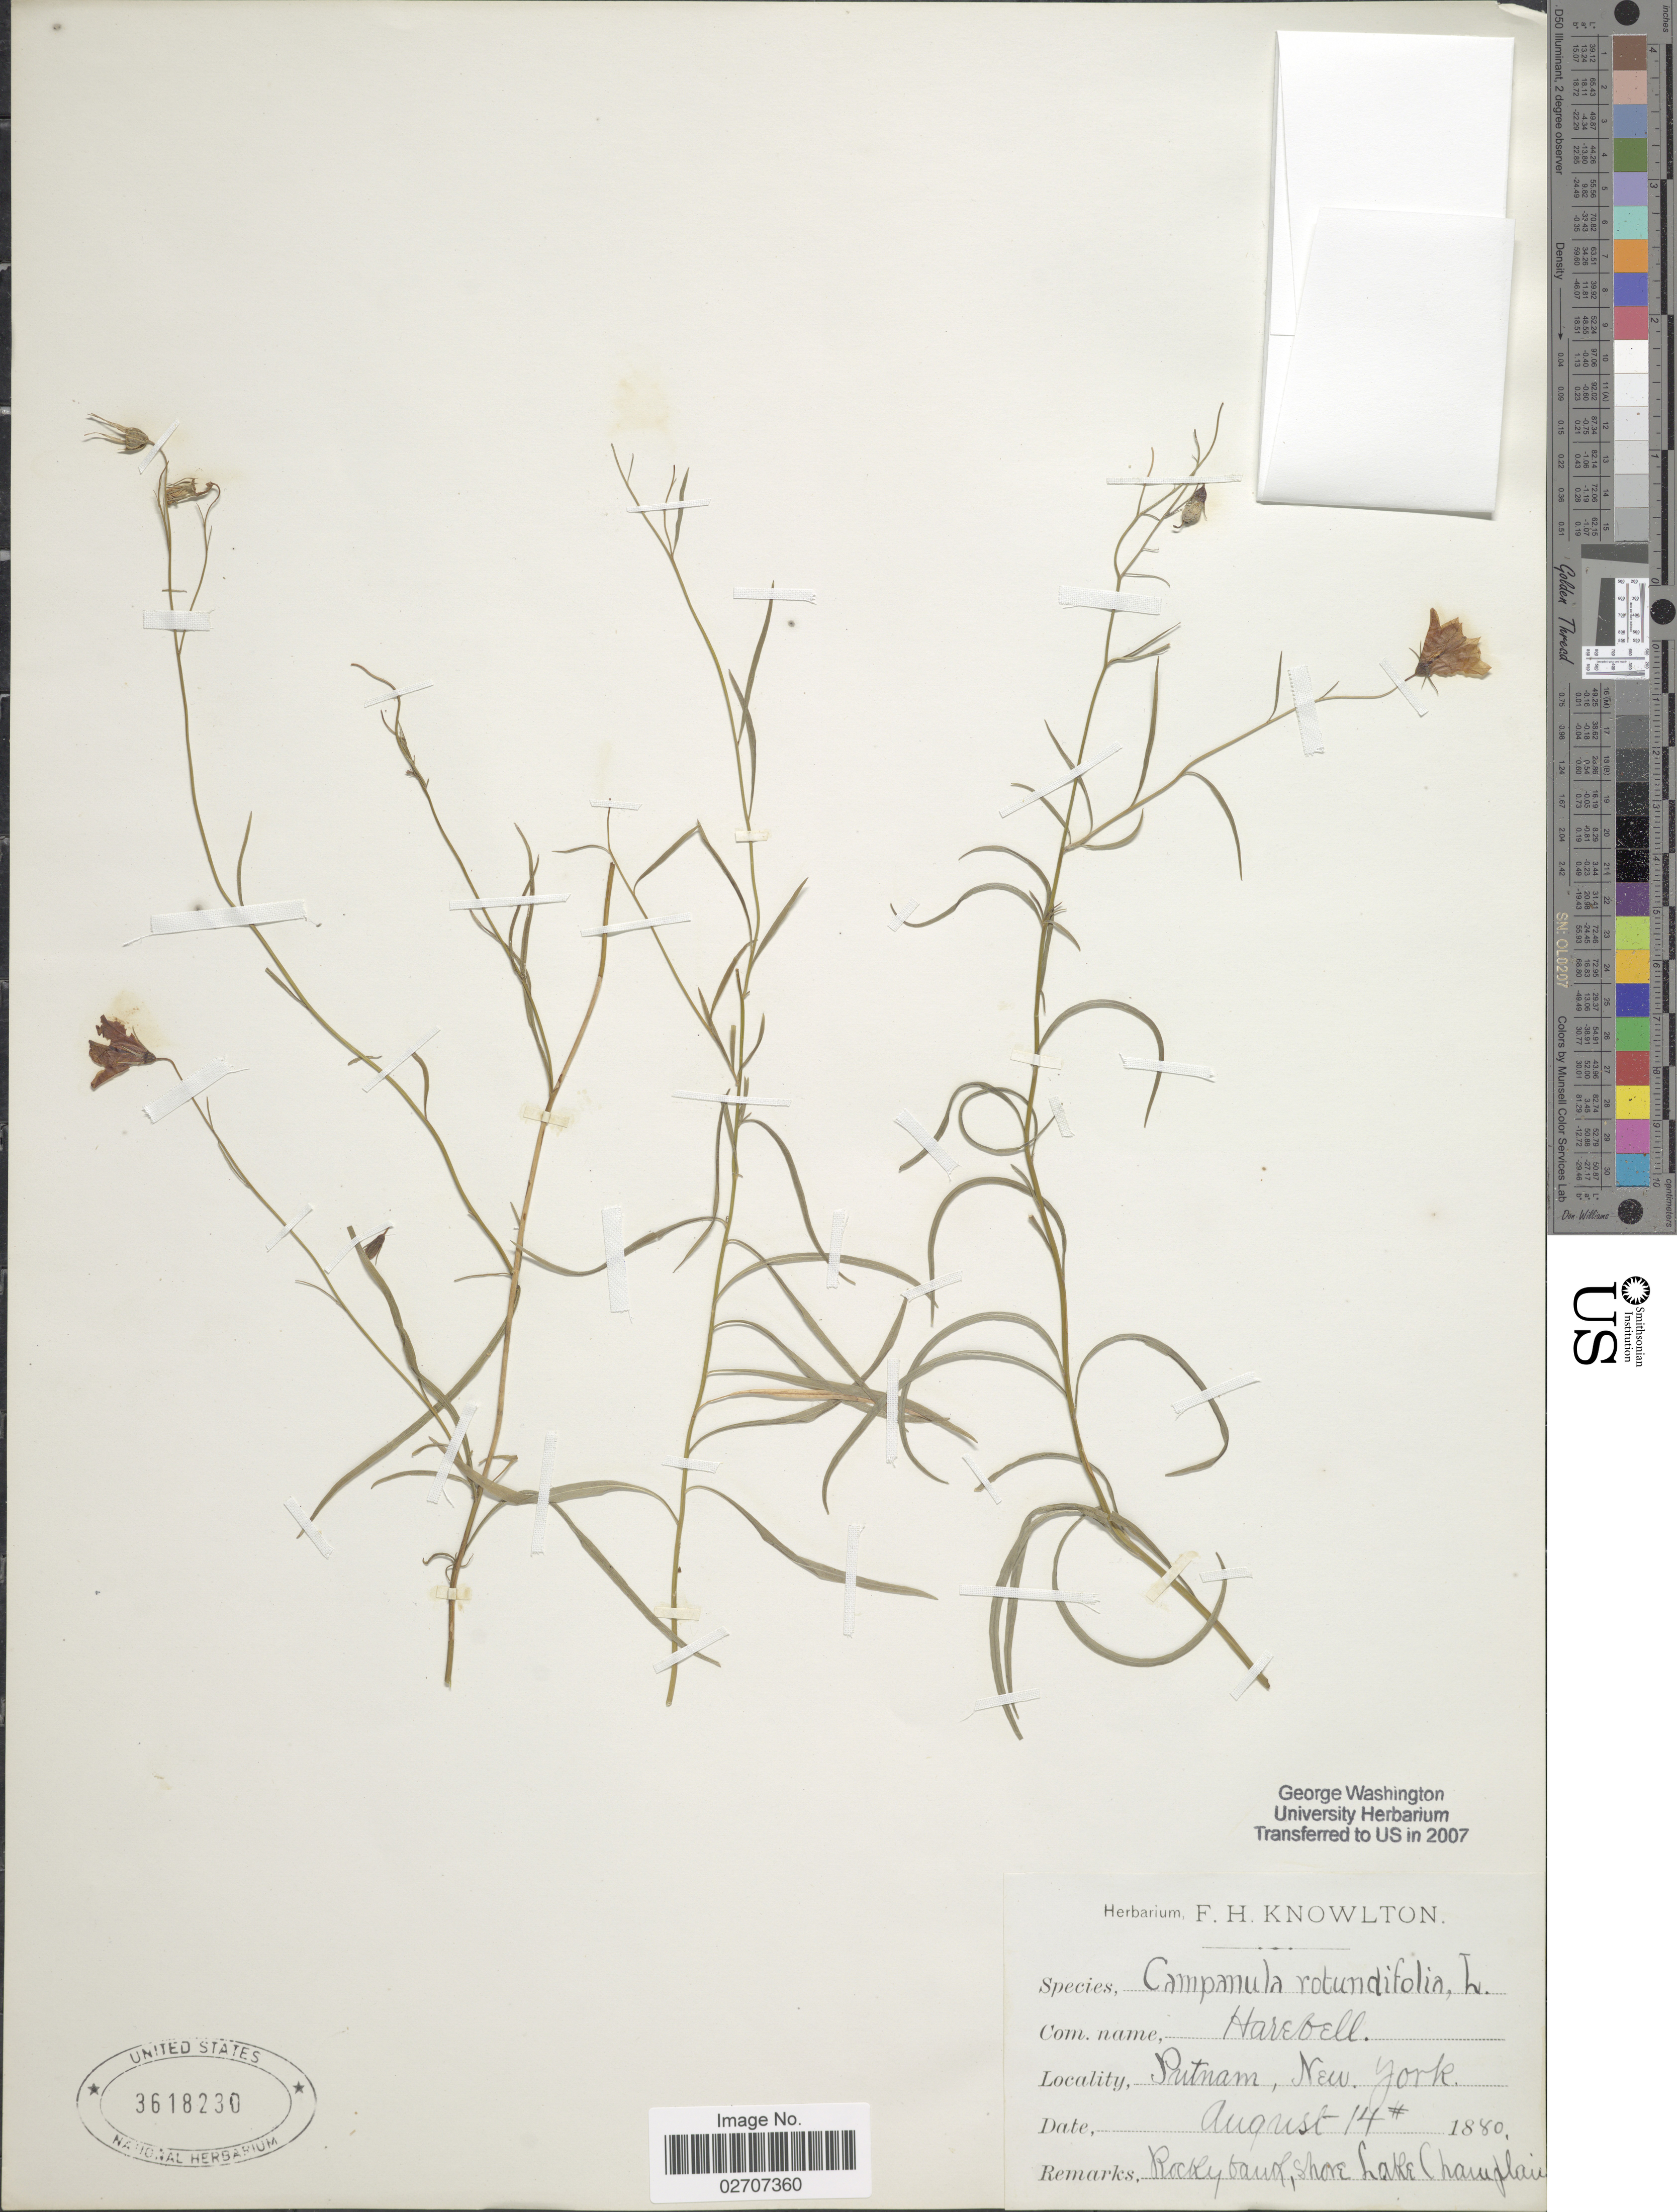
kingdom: Plantae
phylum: Tracheophyta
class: Magnoliopsida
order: Asterales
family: Campanulaceae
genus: Campanula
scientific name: Campanula rotundifolia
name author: L.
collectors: ex herb. F.H. Knowlton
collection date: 1880-08-14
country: United States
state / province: New York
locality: Putnam, Rocky bank, shore Lake Champlain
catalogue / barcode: US 3618230